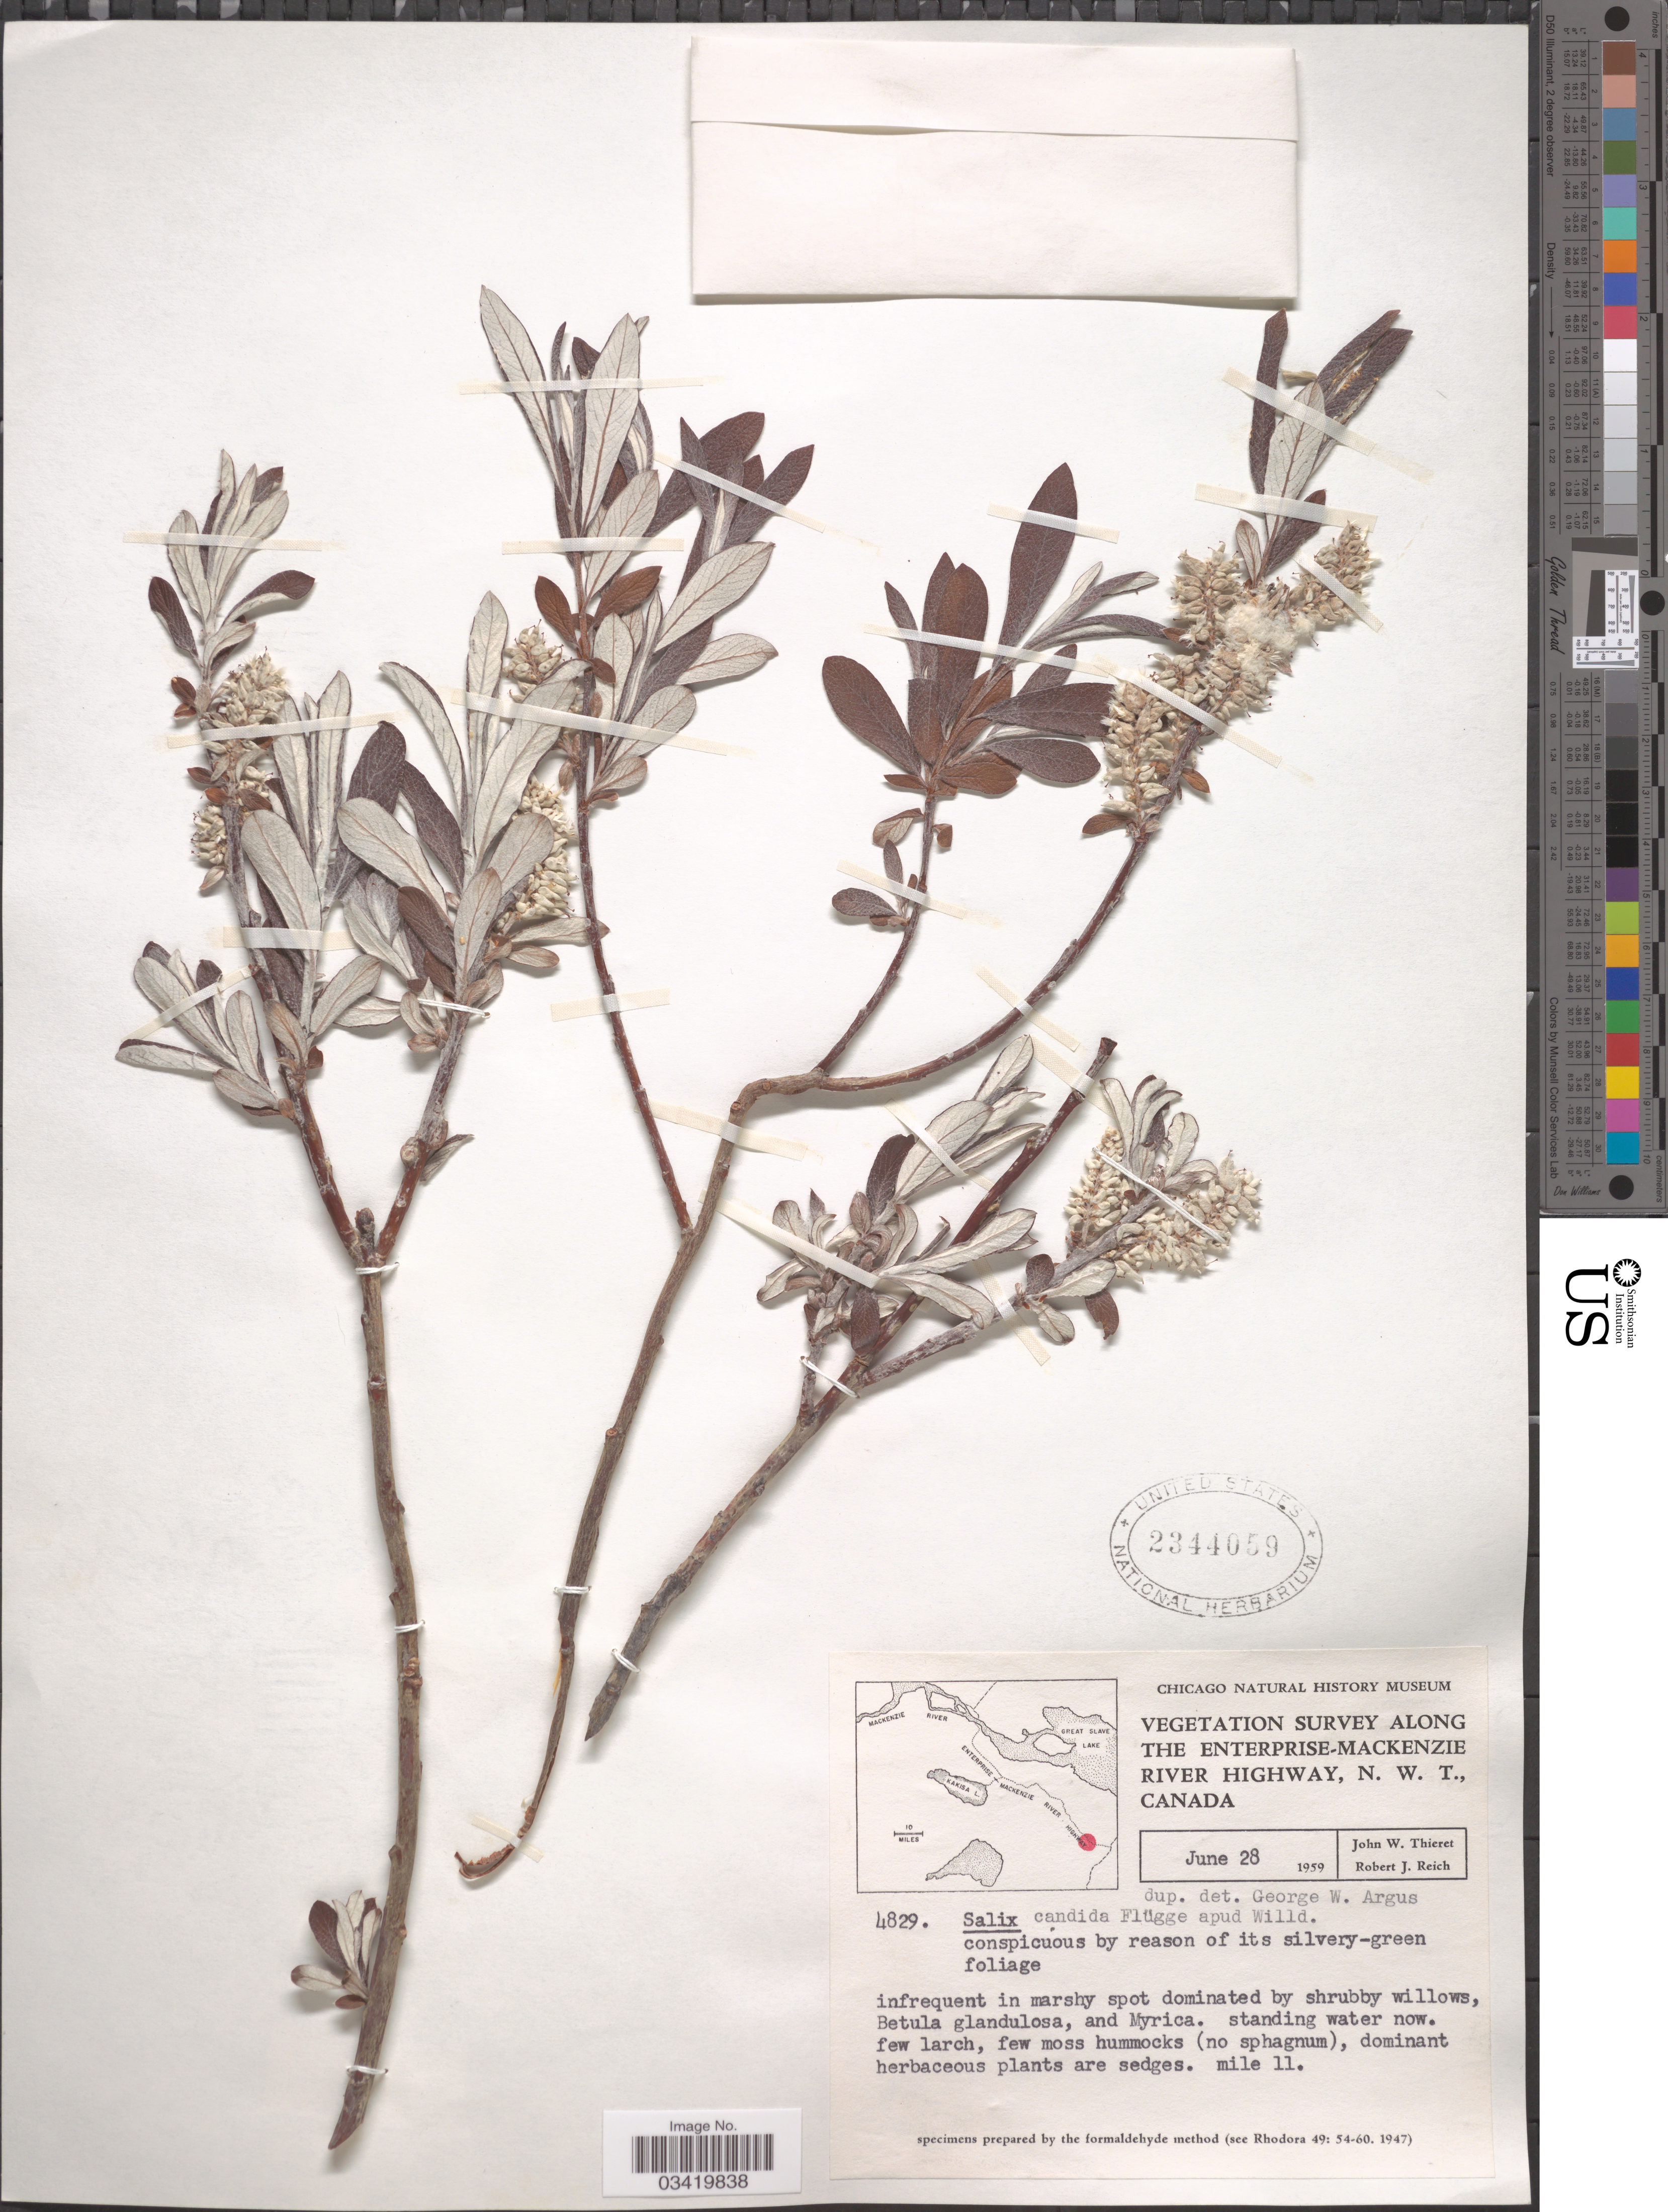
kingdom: Plantae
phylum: Tracheophyta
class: Magnoliopsida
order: Malpighiales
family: Salicaceae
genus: Salix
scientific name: Salix candida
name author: Flüggé ex Willd.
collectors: J. W. Thieret & R. Reich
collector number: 4829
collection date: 1959-06-28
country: Canada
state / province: Northwest Territories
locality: Along the Enterprise-Mackenzie River Highway, N.W.T. Mile 11.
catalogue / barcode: US 2344059